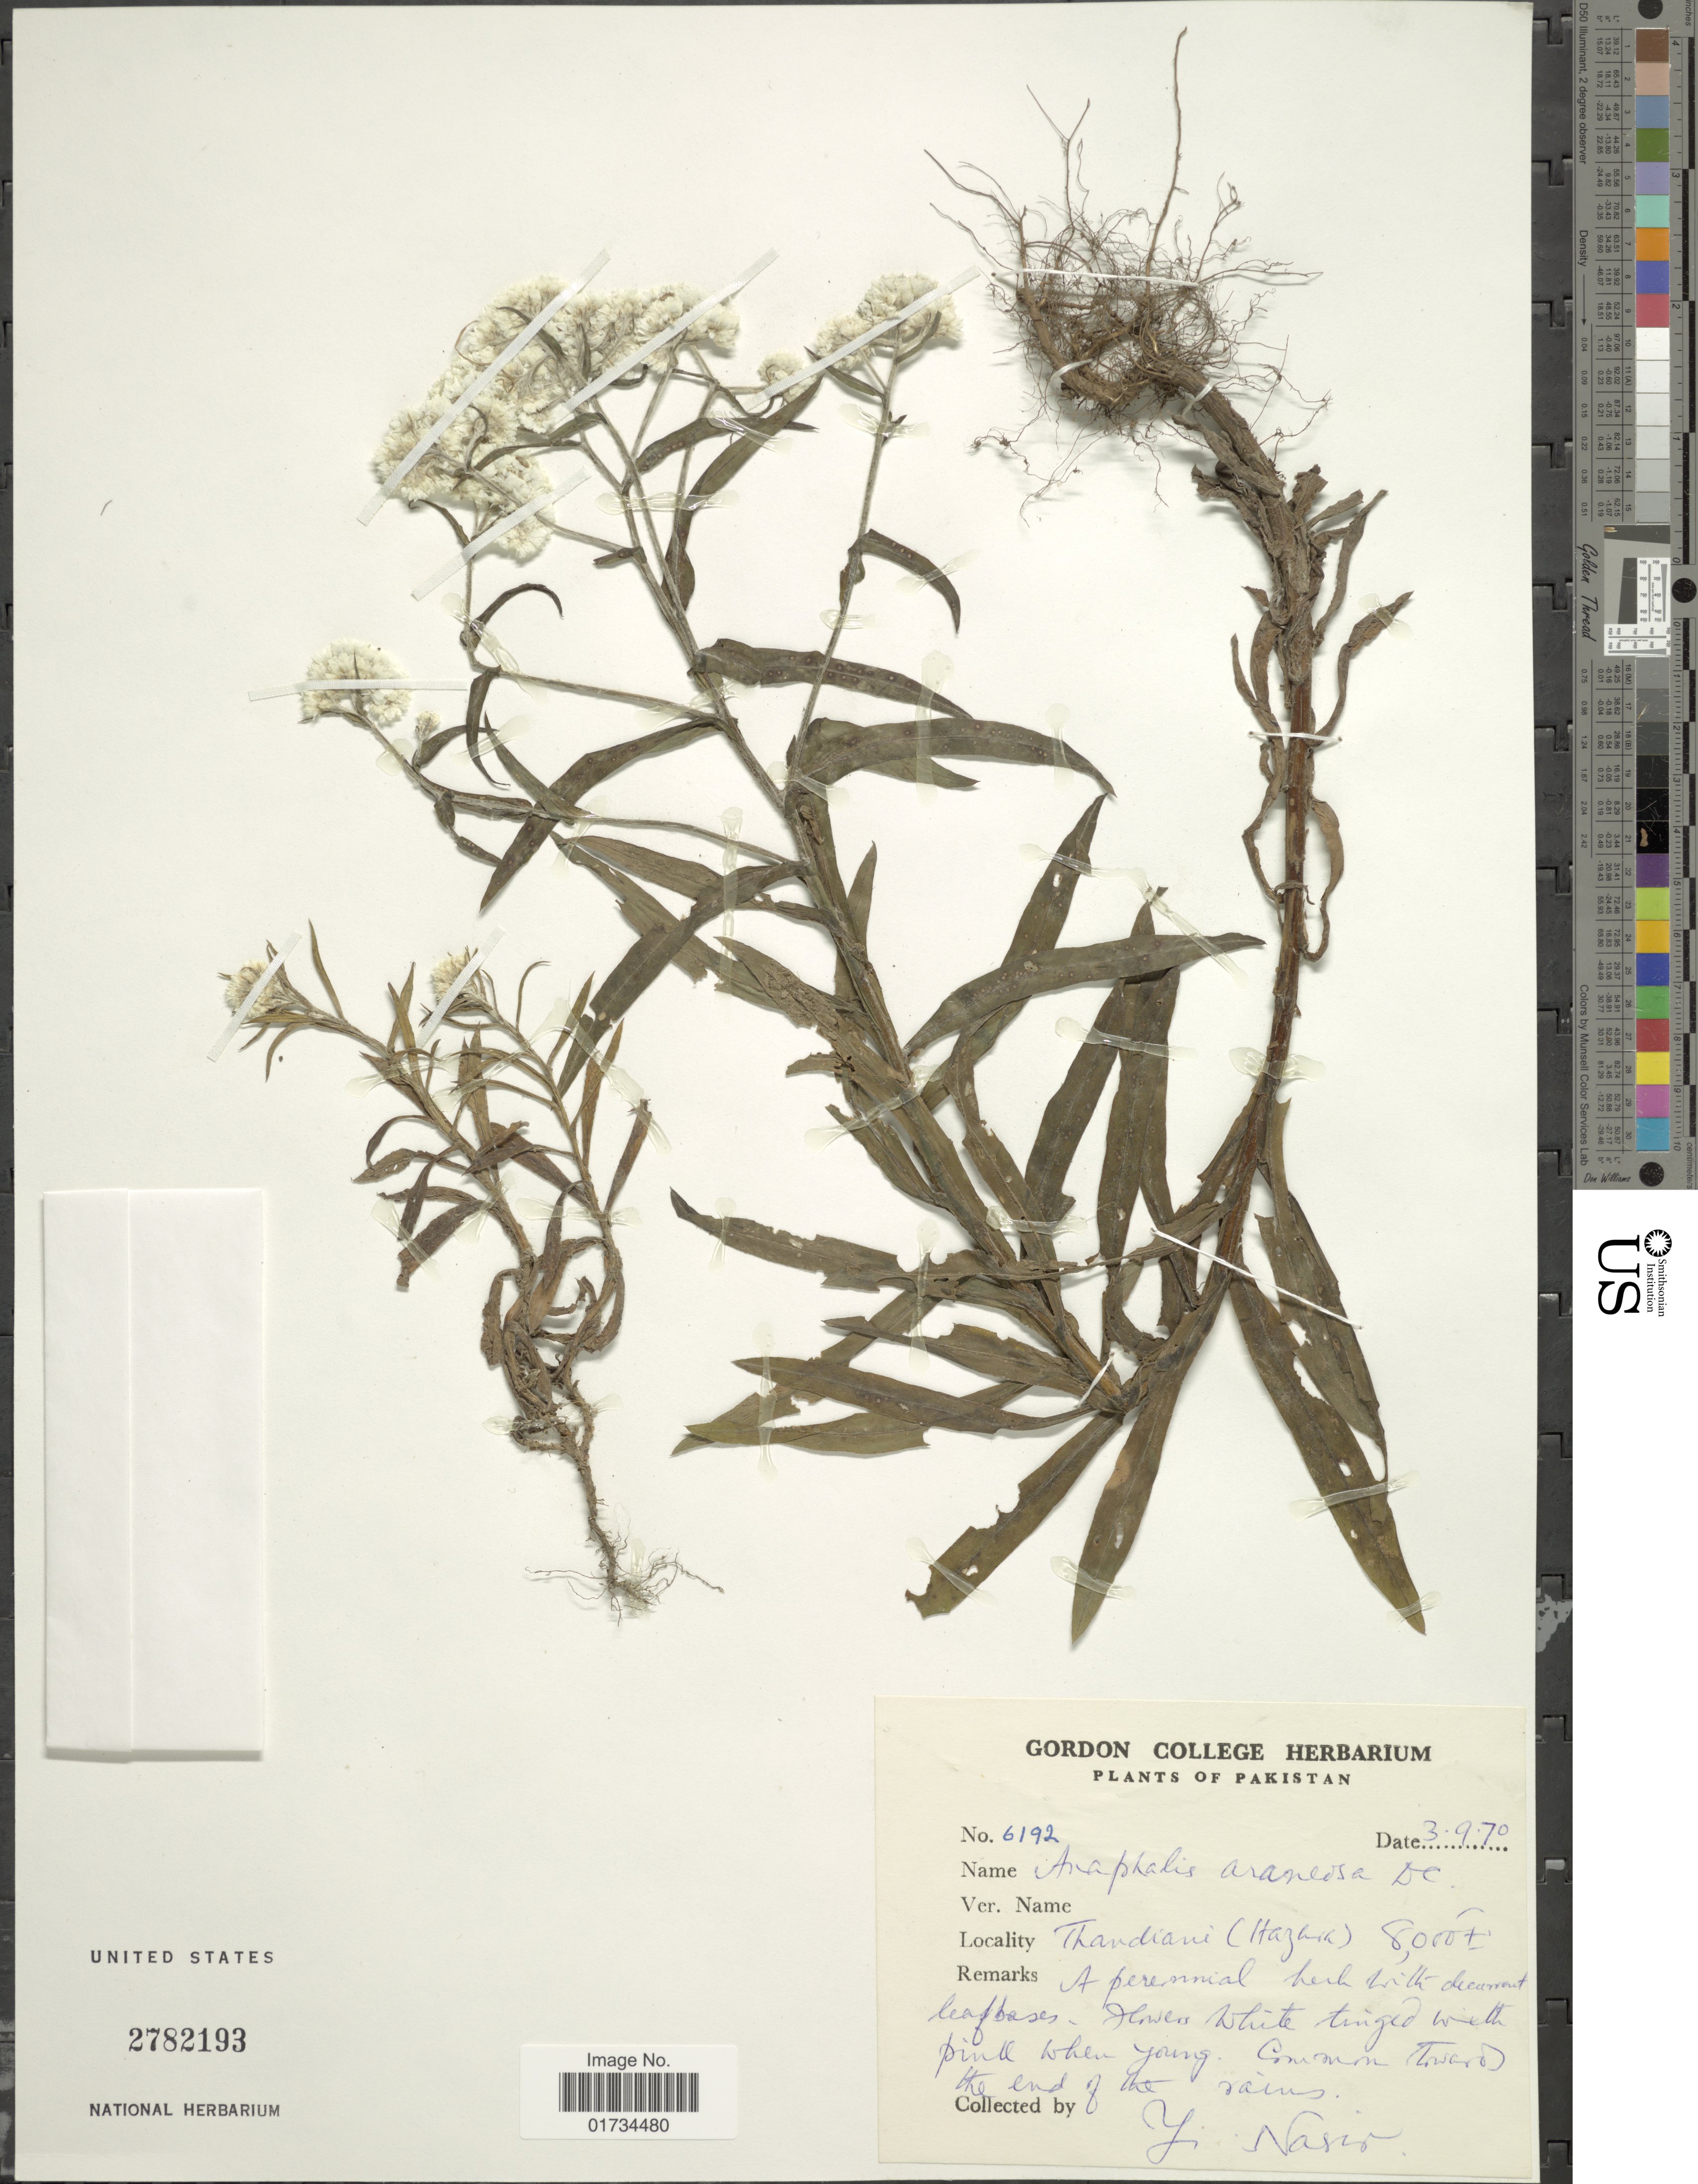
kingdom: Plantae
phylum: Tracheophyta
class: Magnoliopsida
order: Asterales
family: Asteraceae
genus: Anaphalis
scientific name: Anaphalis busua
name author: (Buch.-Ham. ex D. Don) DC.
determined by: Chen, Y. S.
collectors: Y. Nasir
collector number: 6192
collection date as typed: Transcribed d/m/y: 3/9/70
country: Pakistan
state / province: Khyber Pakhtunkhwa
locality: Pakistan, Thandiani (Hazara)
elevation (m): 2438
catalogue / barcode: US 2782193